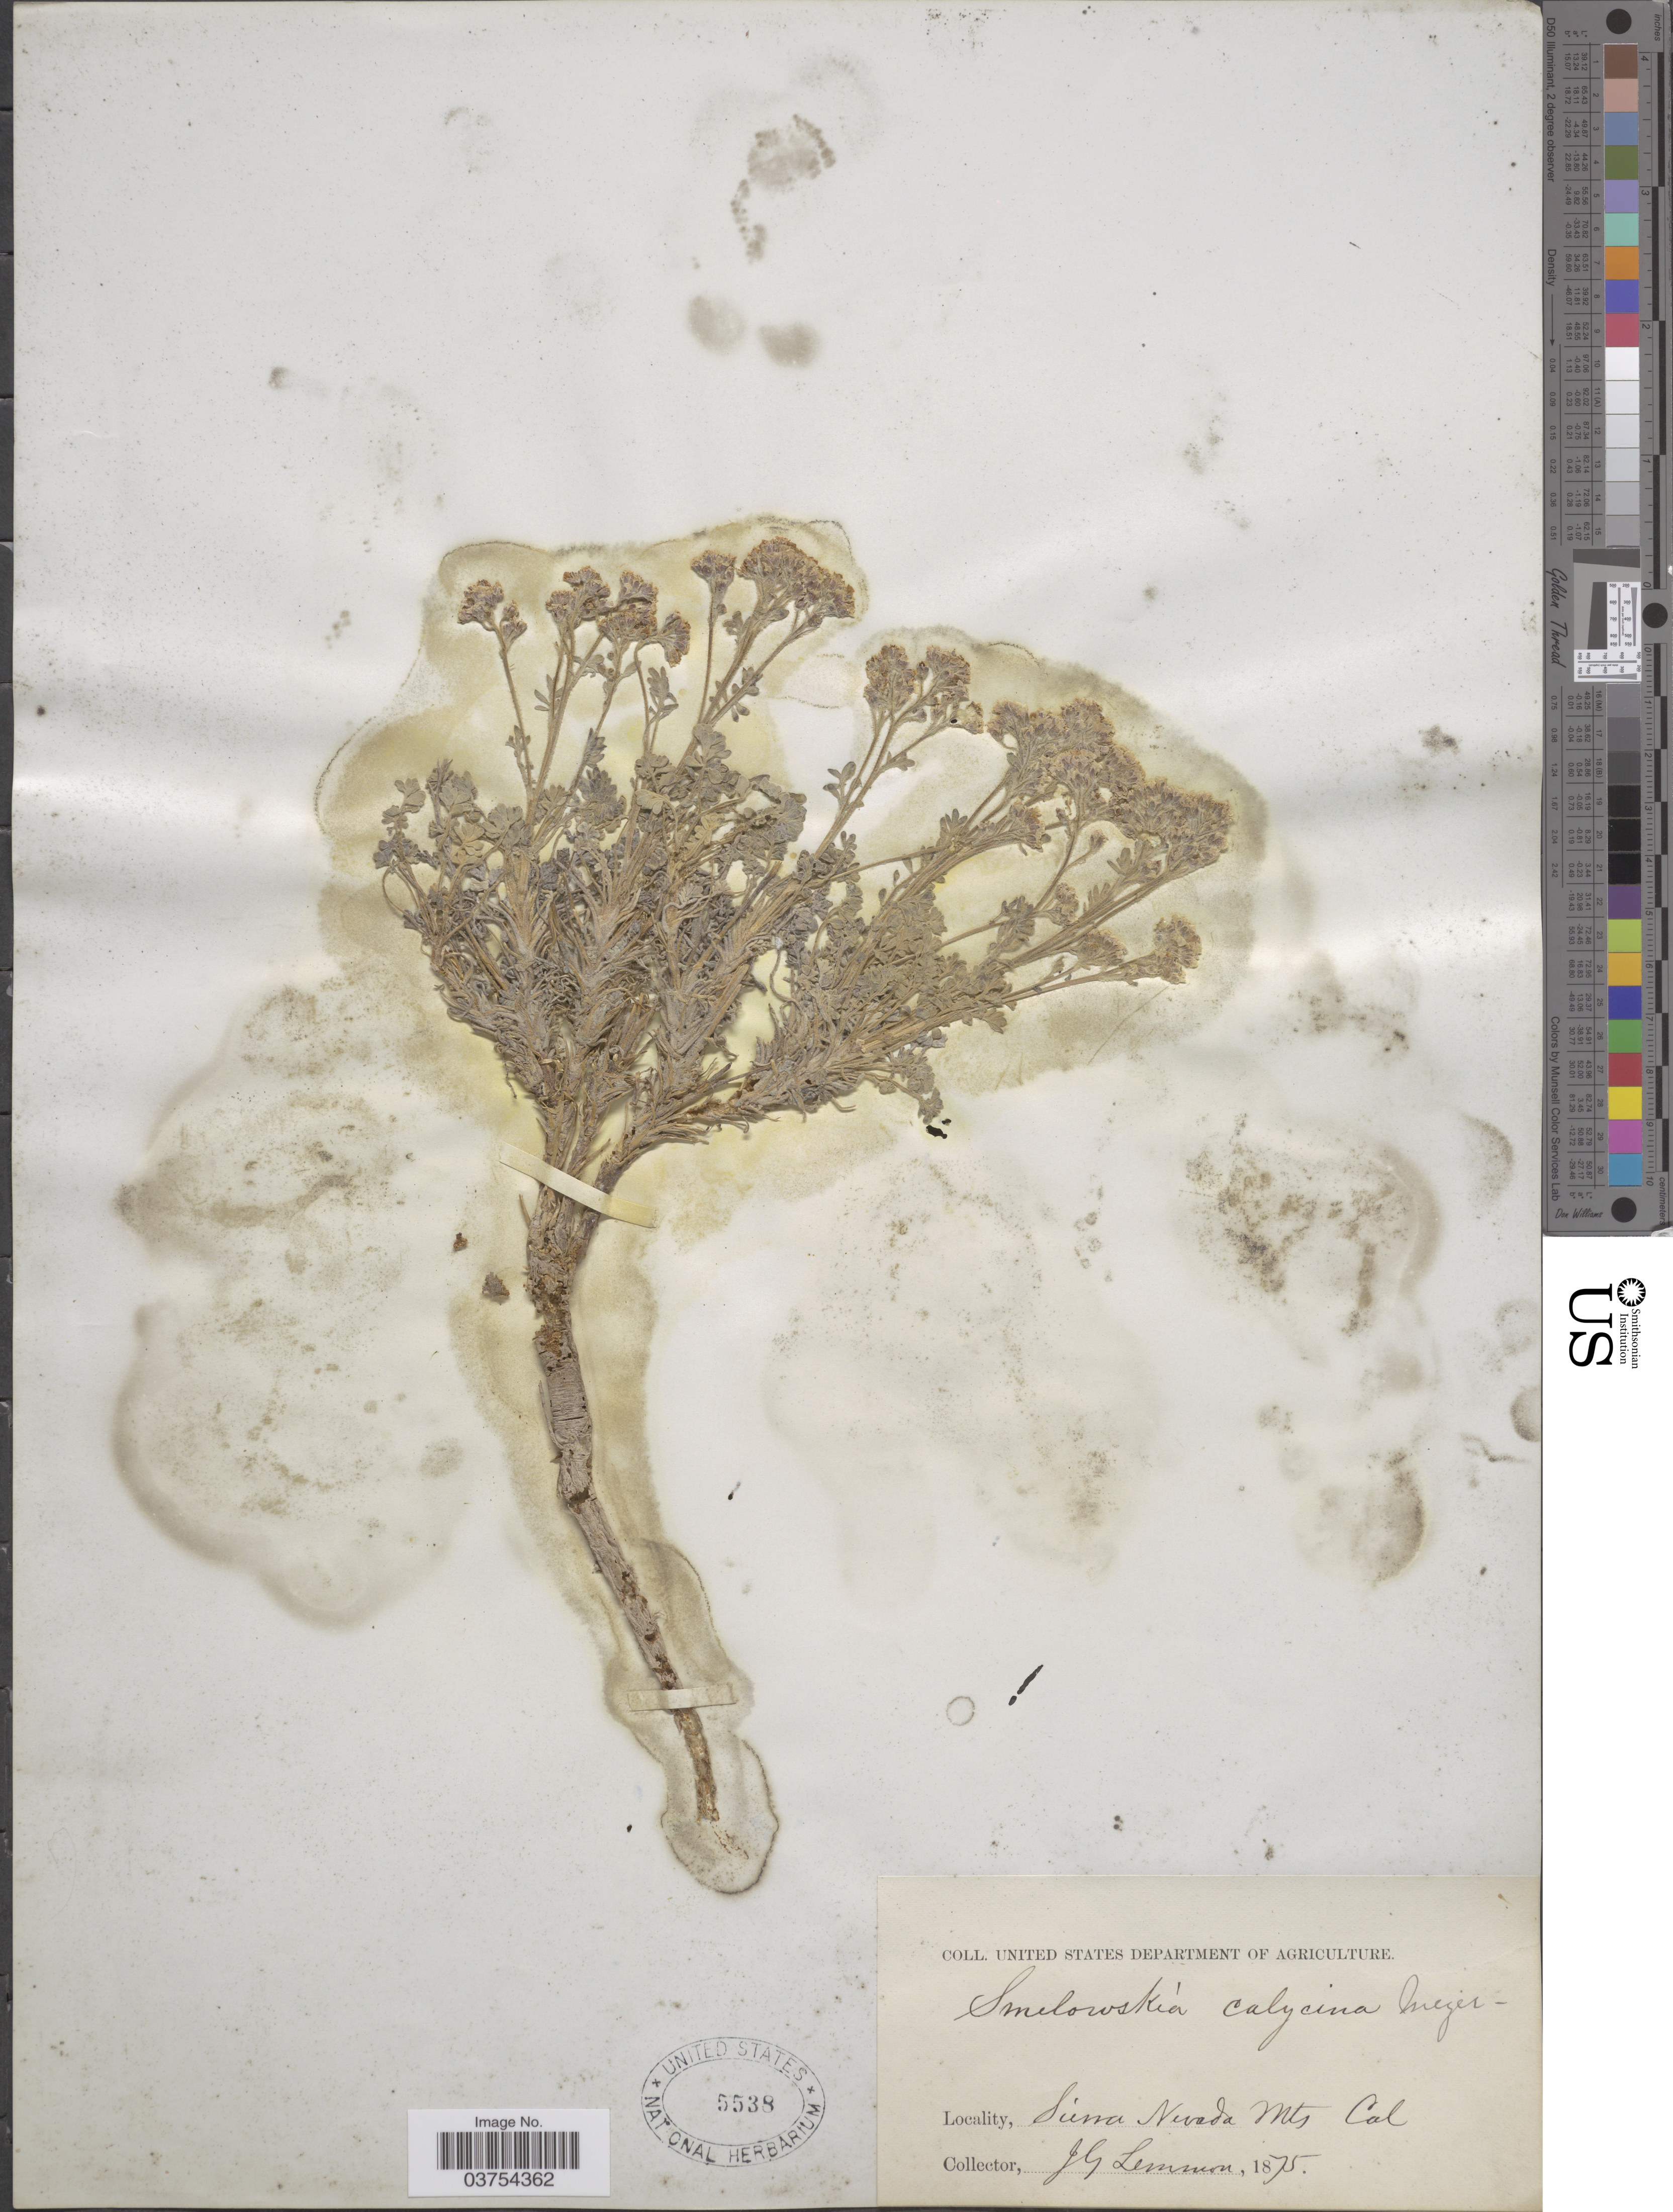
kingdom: Plantae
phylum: Tracheophyta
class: Magnoliopsida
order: Brassicales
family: Brassicaceae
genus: Smelowskia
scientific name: Smelowskia ovalis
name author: M.E. Jones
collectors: J. Lemmon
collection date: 1875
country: United States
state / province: California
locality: Sierra Nevada Mts.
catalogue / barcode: US 5538